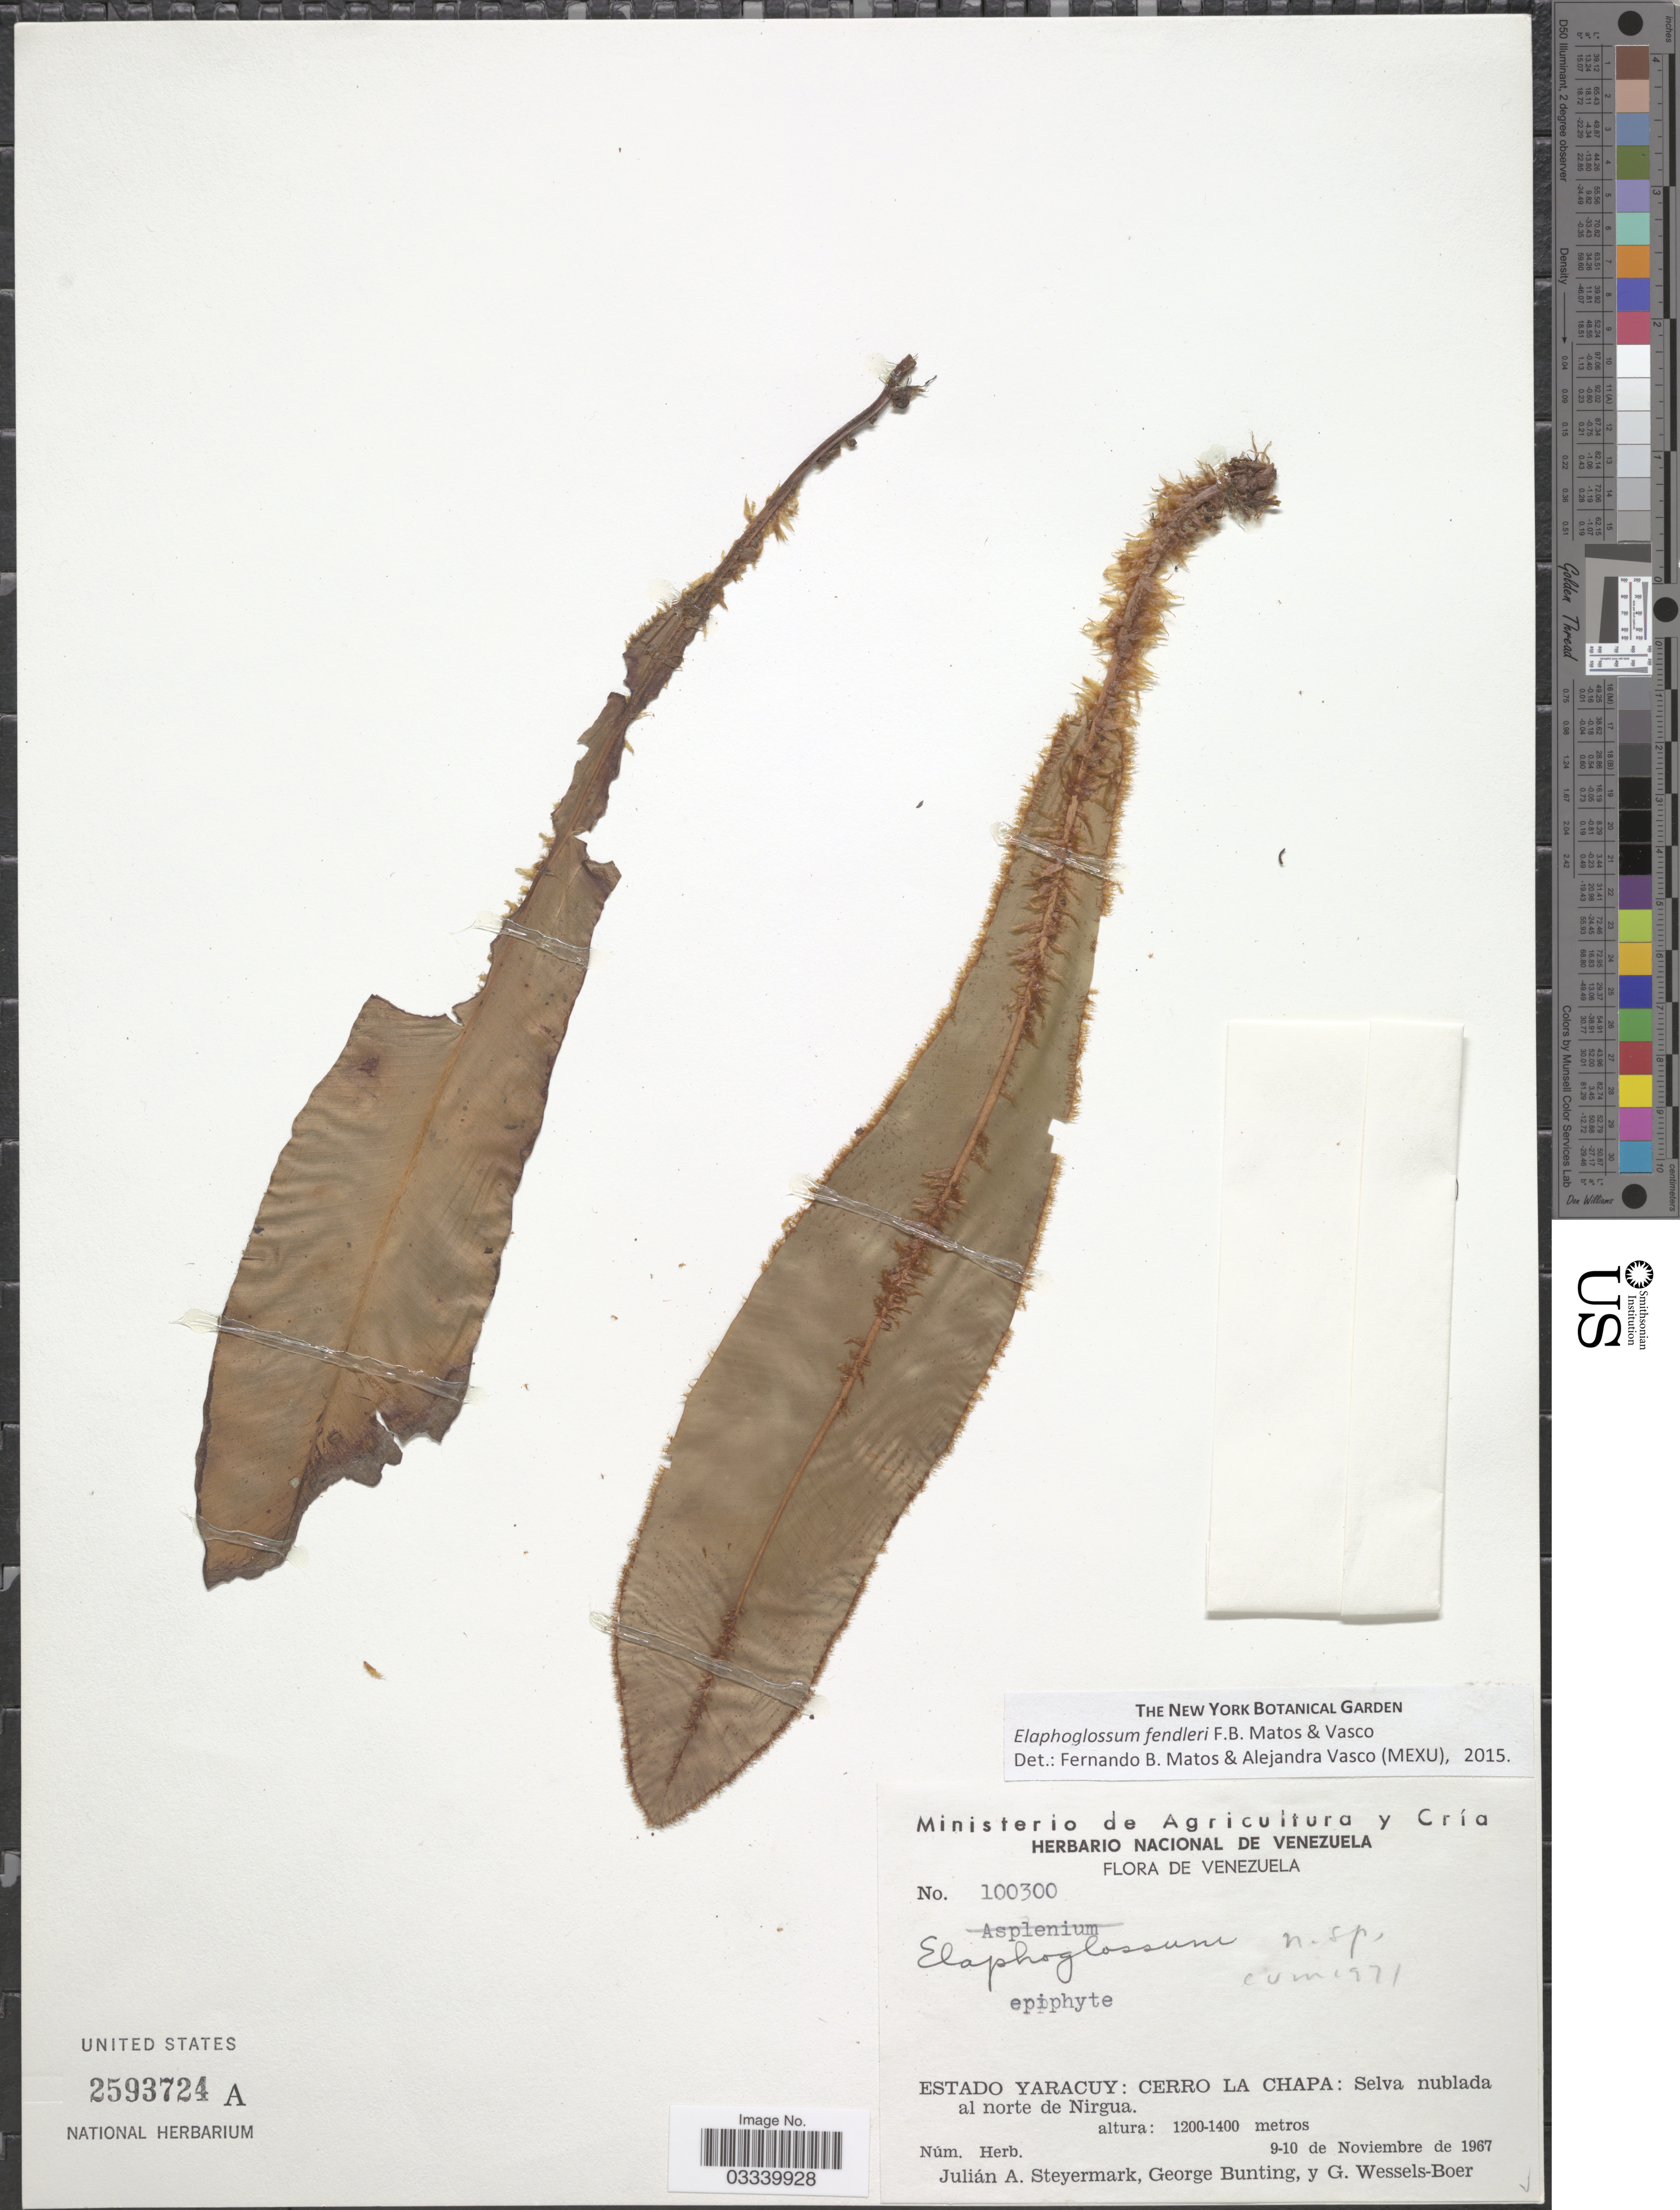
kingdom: Plantae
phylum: Tracheophyta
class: Polypodiopsida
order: Polypodiales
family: Dryopteridaceae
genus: Elaphoglossum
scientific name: Elaphoglossum fendleri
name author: F.B. Matos & A. Vasco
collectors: J. Steyermark, G. S. Bunting & G. Wessels Boer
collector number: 100300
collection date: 1967-11-09/1967-11-10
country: Venezuela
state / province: Yaracuy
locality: Cerro La Chapa: Selva nublada al norte de Nirgua.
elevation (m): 1200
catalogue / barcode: US 2593724A